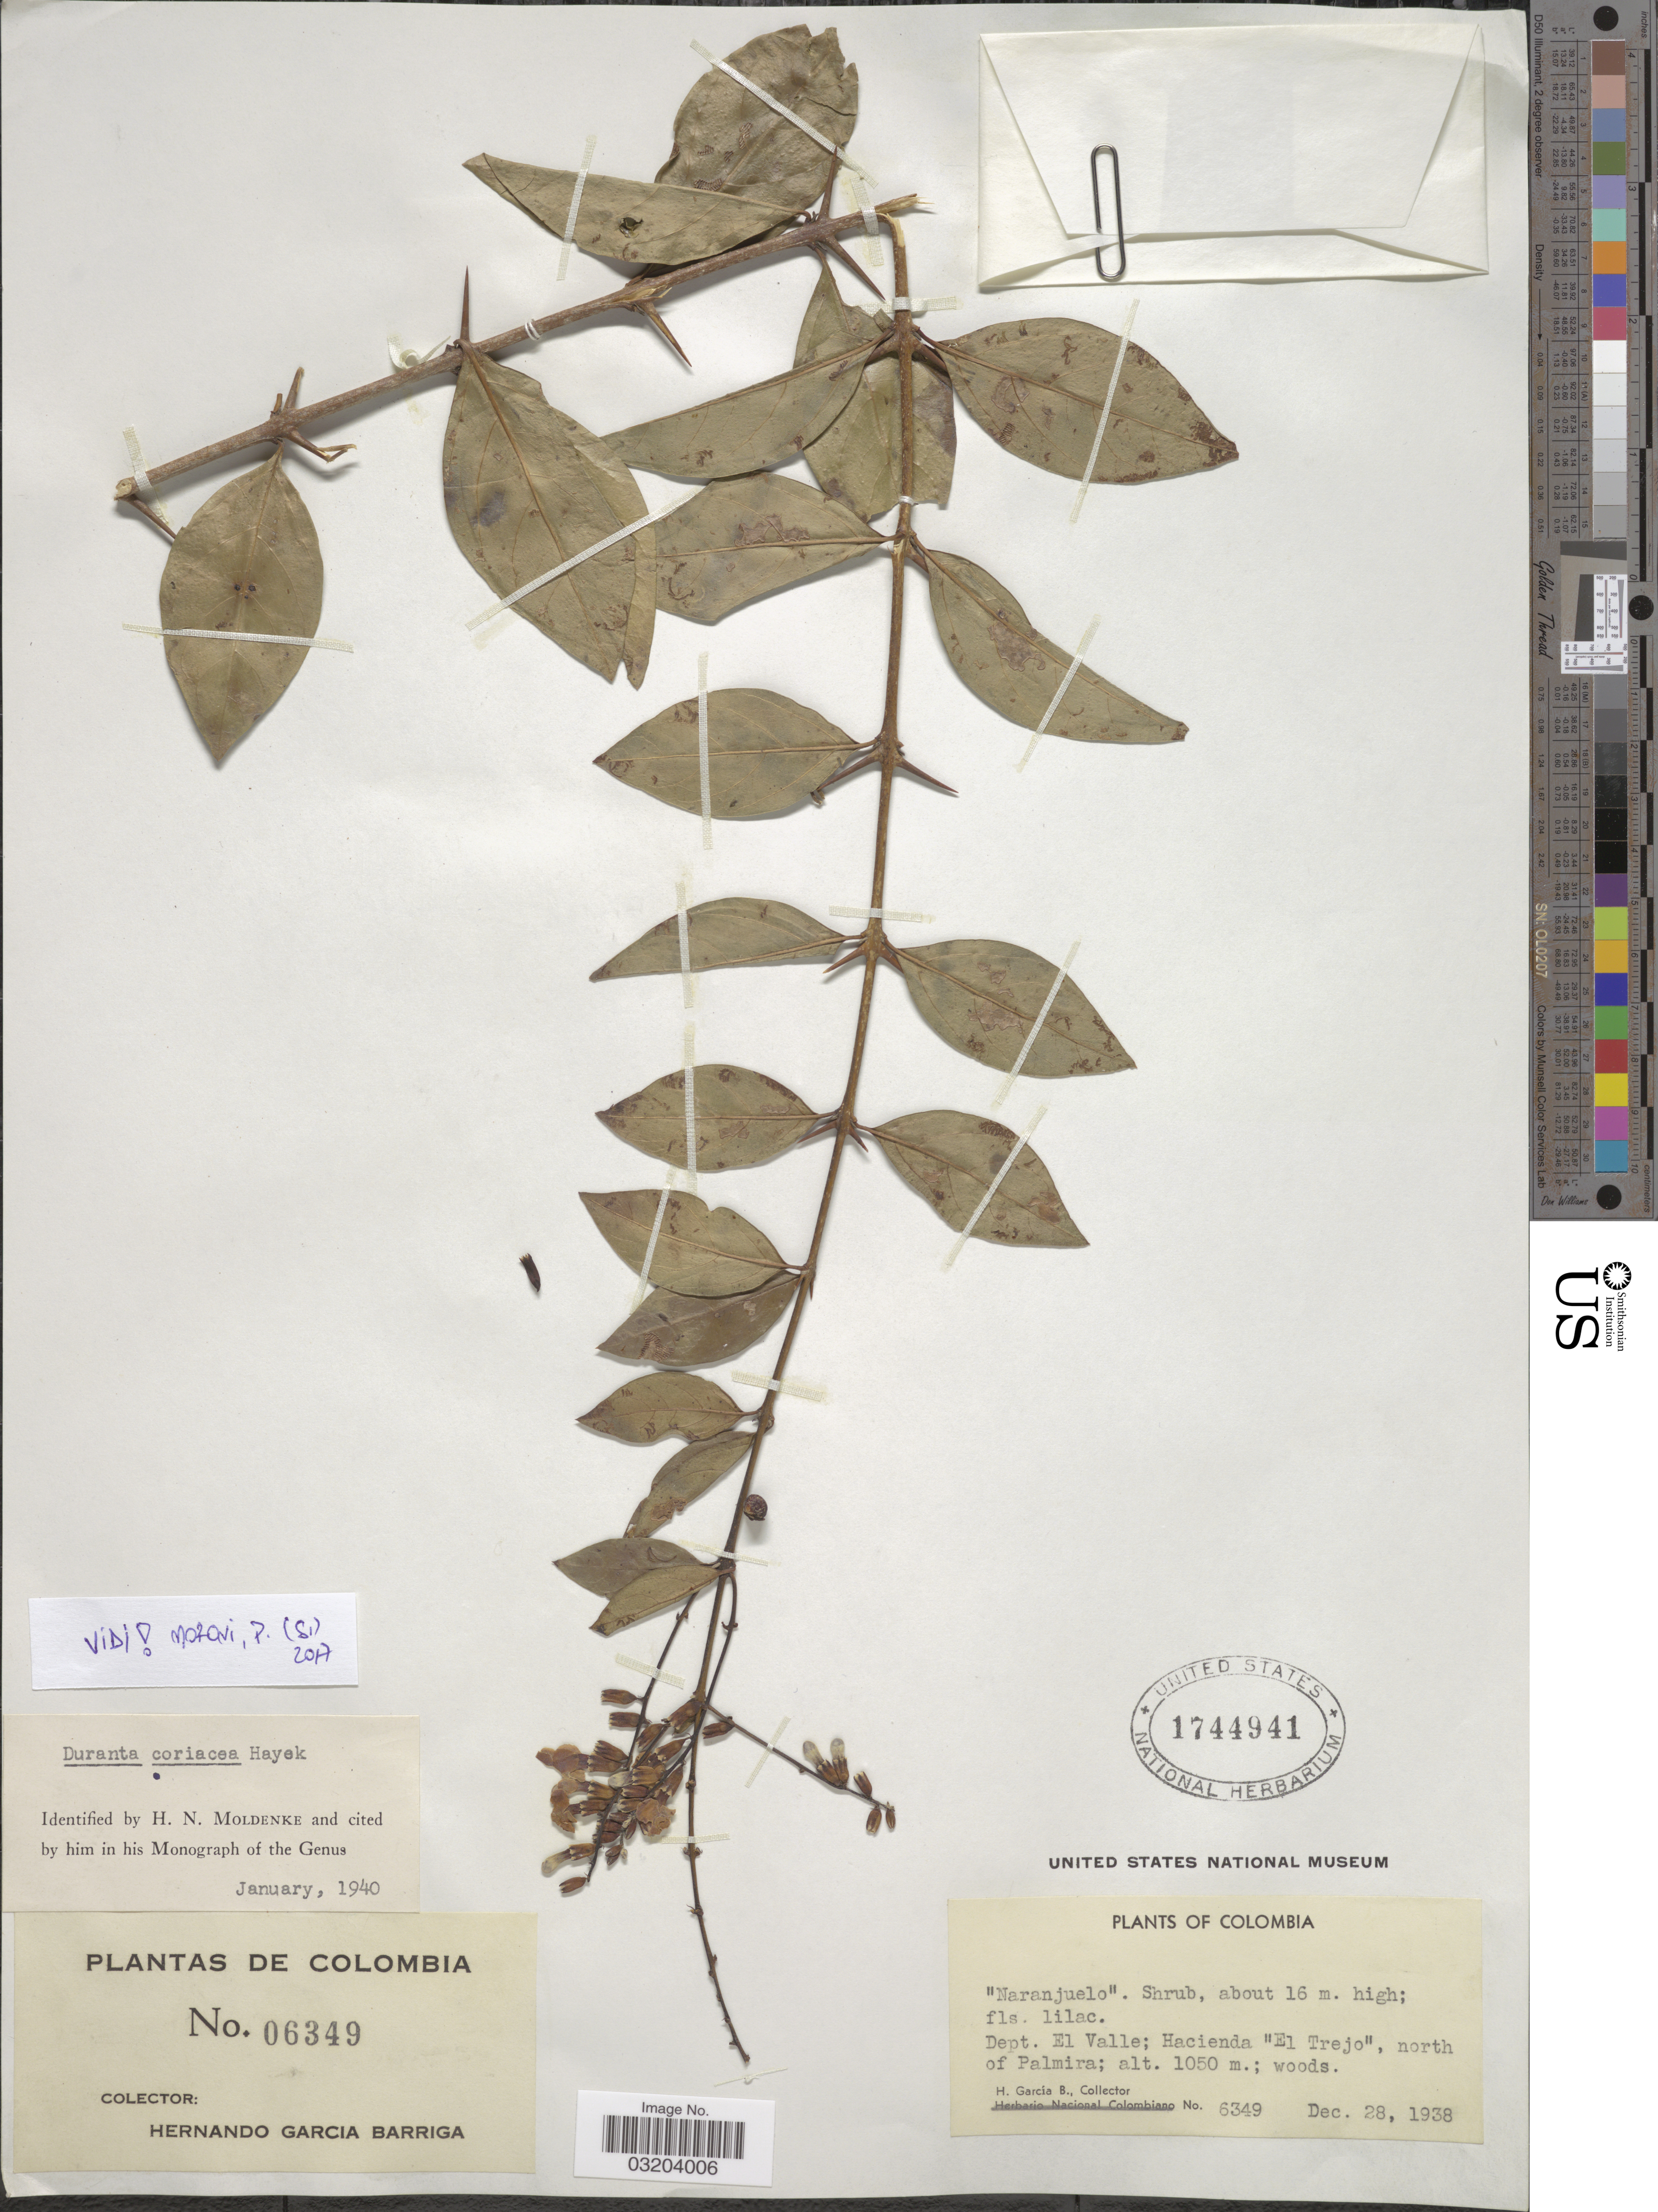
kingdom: Plantae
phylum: Tracheophyta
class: Magnoliopsida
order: Lamiales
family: Verbenaceae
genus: Duranta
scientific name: Duranta coriacea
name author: Hayek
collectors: H. García Barriga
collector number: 06349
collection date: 1938-12-28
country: Colombia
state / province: Valle del Cauca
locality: Dept. El Valle; Hacienda "El Trejo", north of Palmira.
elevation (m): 1050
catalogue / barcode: US 1744941